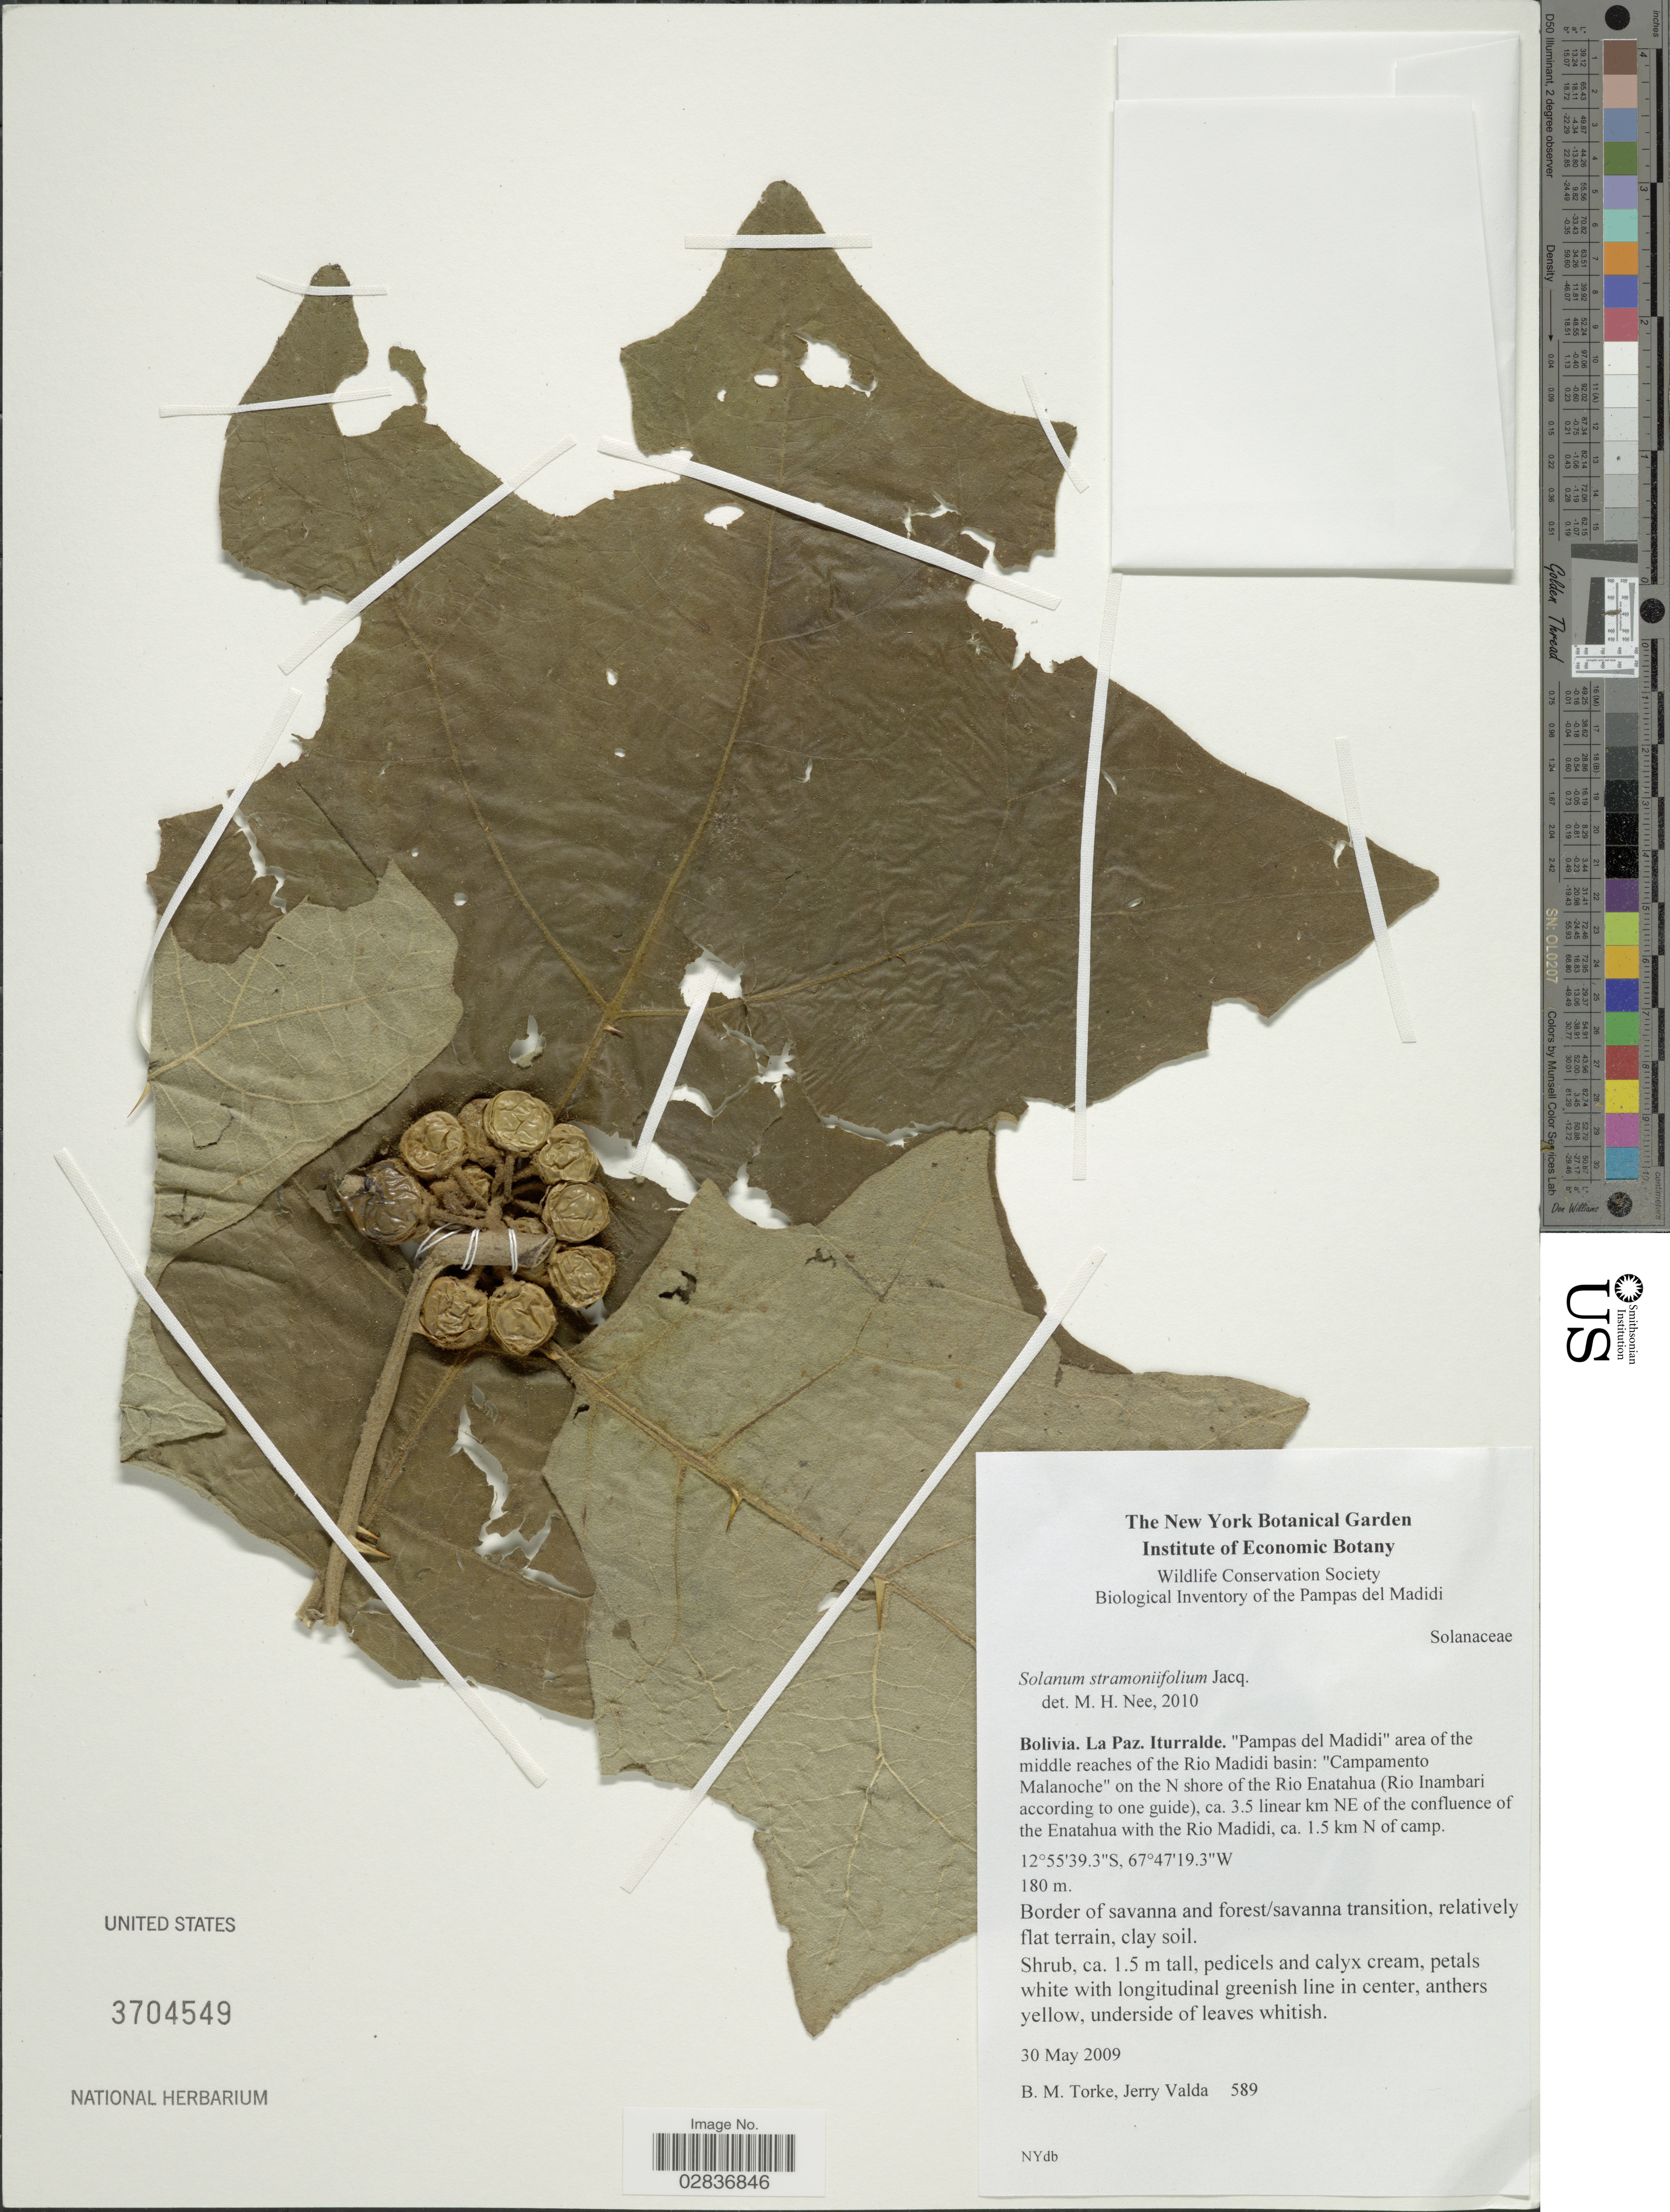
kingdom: Plantae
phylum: Tracheophyta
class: Magnoliopsida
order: Solanales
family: Solanaceae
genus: Solanum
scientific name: Solanum stramoniifolium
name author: Jacq.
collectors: B. M. Torke & J. Valda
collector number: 589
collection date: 2009-05-30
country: Bolivia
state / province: La Paz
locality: Iturralde. "Pampas del Madidi" area of the middle reaches of the Rio Madidi basin: "Campamento Malanoche" on the N shore of the Rio Enatahua (Rio Inambari according to one guide), ca. 3.5 linear km NE of the confluence of the Enatahua with the Rio Madidi, ca. 1.5 km N of camp.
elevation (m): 180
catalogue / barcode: US 3704549